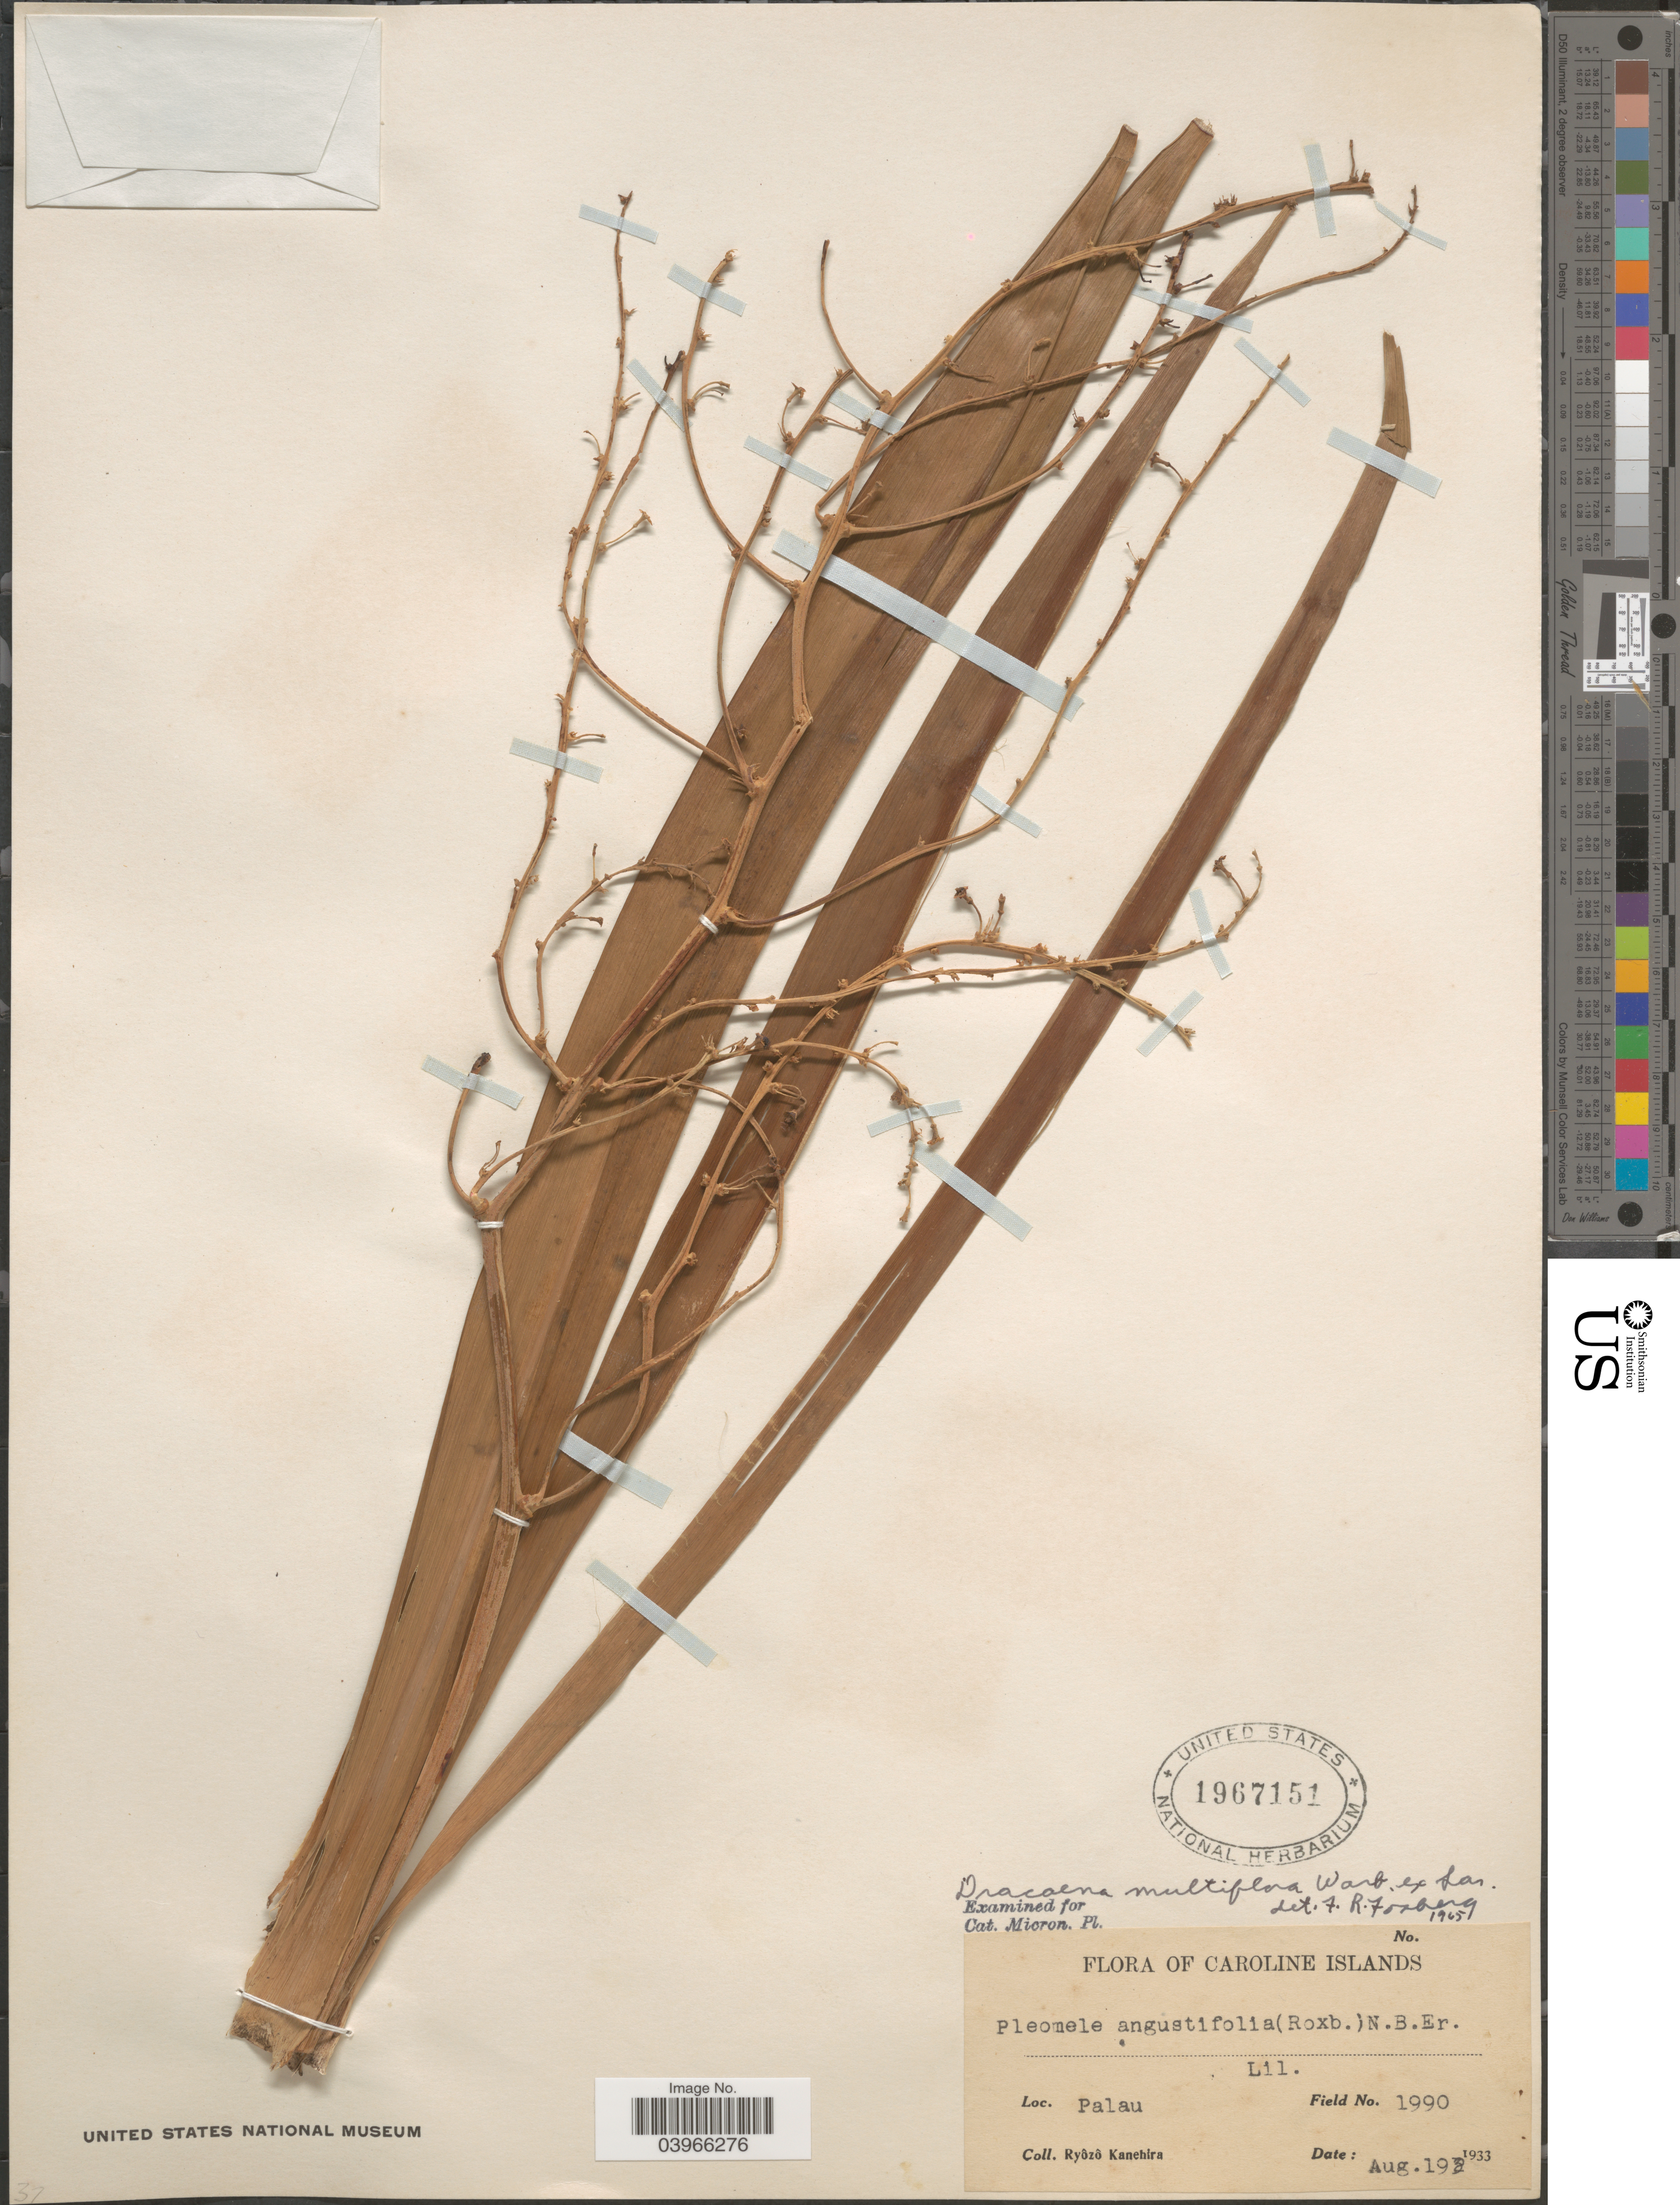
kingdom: Plantae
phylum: Tracheophyta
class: Liliopsida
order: Asparagales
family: Asparagaceae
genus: Dracaena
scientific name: Dracaena multiflora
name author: Warb. ex Sarasin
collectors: R. Kanehira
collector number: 1990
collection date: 1933-08-19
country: Palau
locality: Caroline Islands. Palau.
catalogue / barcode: US 1967151